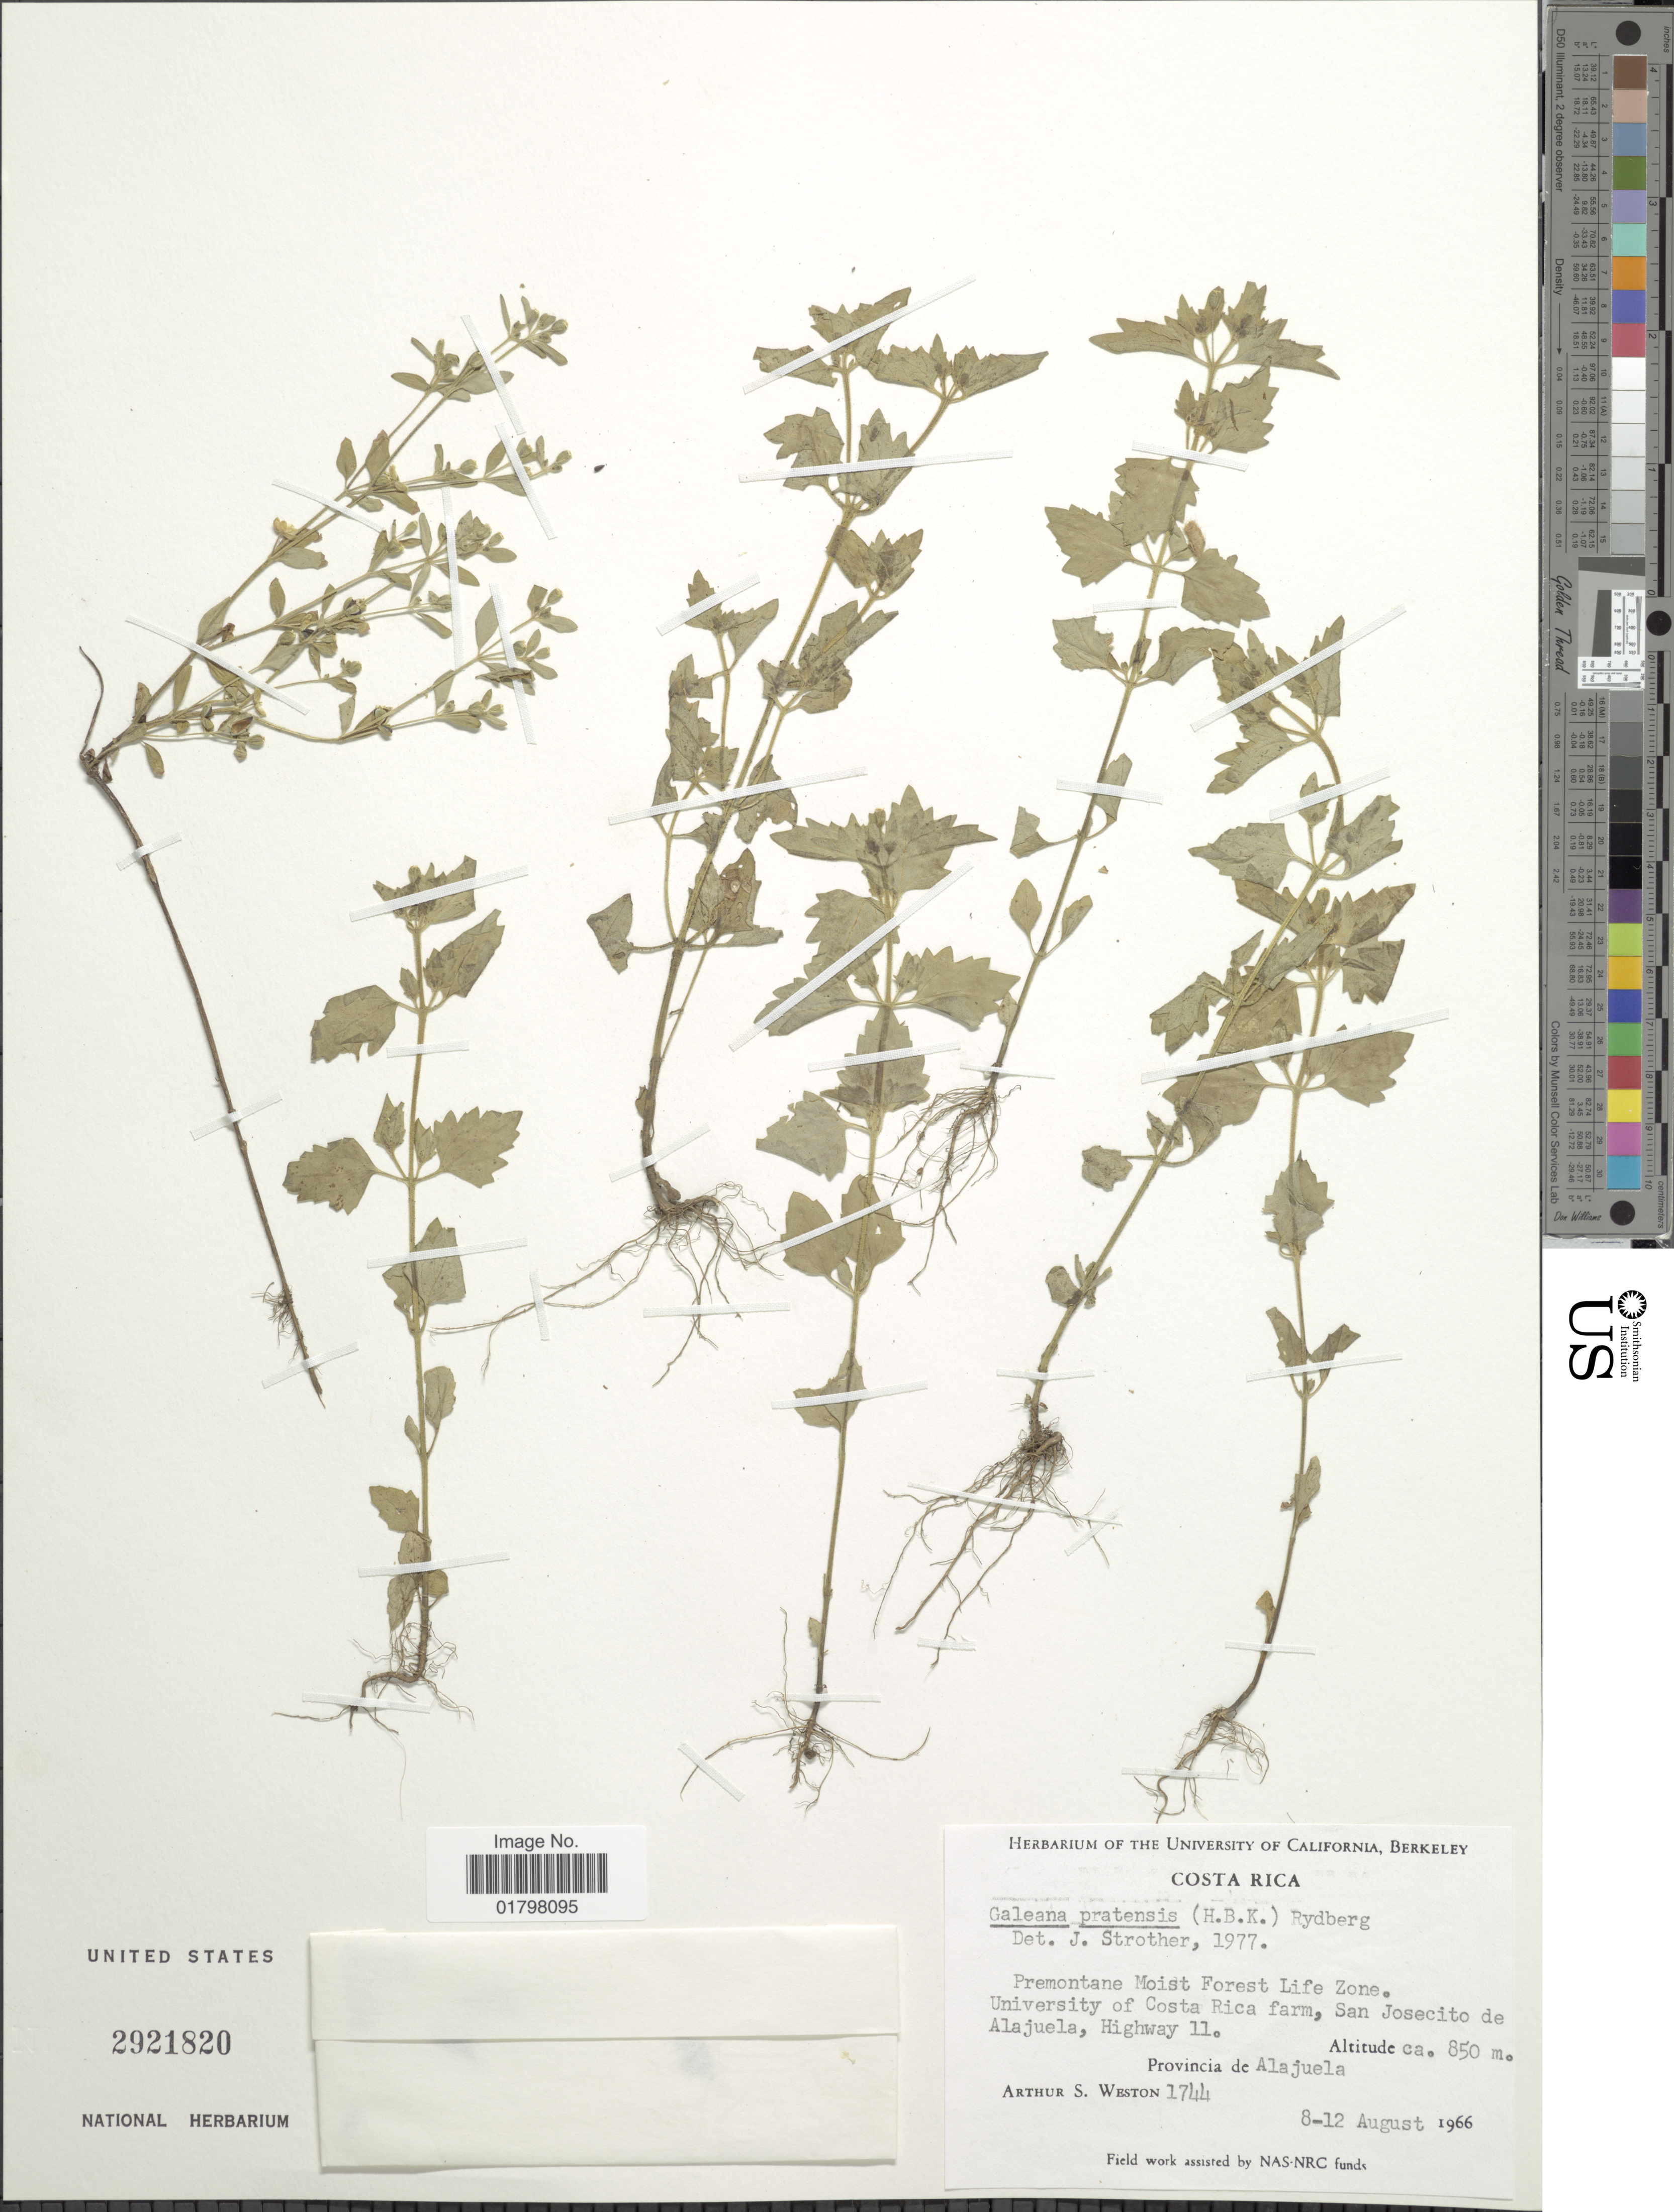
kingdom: Plantae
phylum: Tracheophyta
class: Magnoliopsida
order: Asterales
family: Asteraceae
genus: Galeana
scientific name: Galeana pratensis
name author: (Kunth) Rydb.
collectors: A. Weston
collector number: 1744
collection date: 1966-08-08/1966-08-12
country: Costa Rica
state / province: Alajuela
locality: Premontane Moist Forest Life Zone. University of Costa Rica farm, San Josecito de Alajuela, Highway 11. Provincia de Alajuela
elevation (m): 850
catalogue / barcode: US 2921820